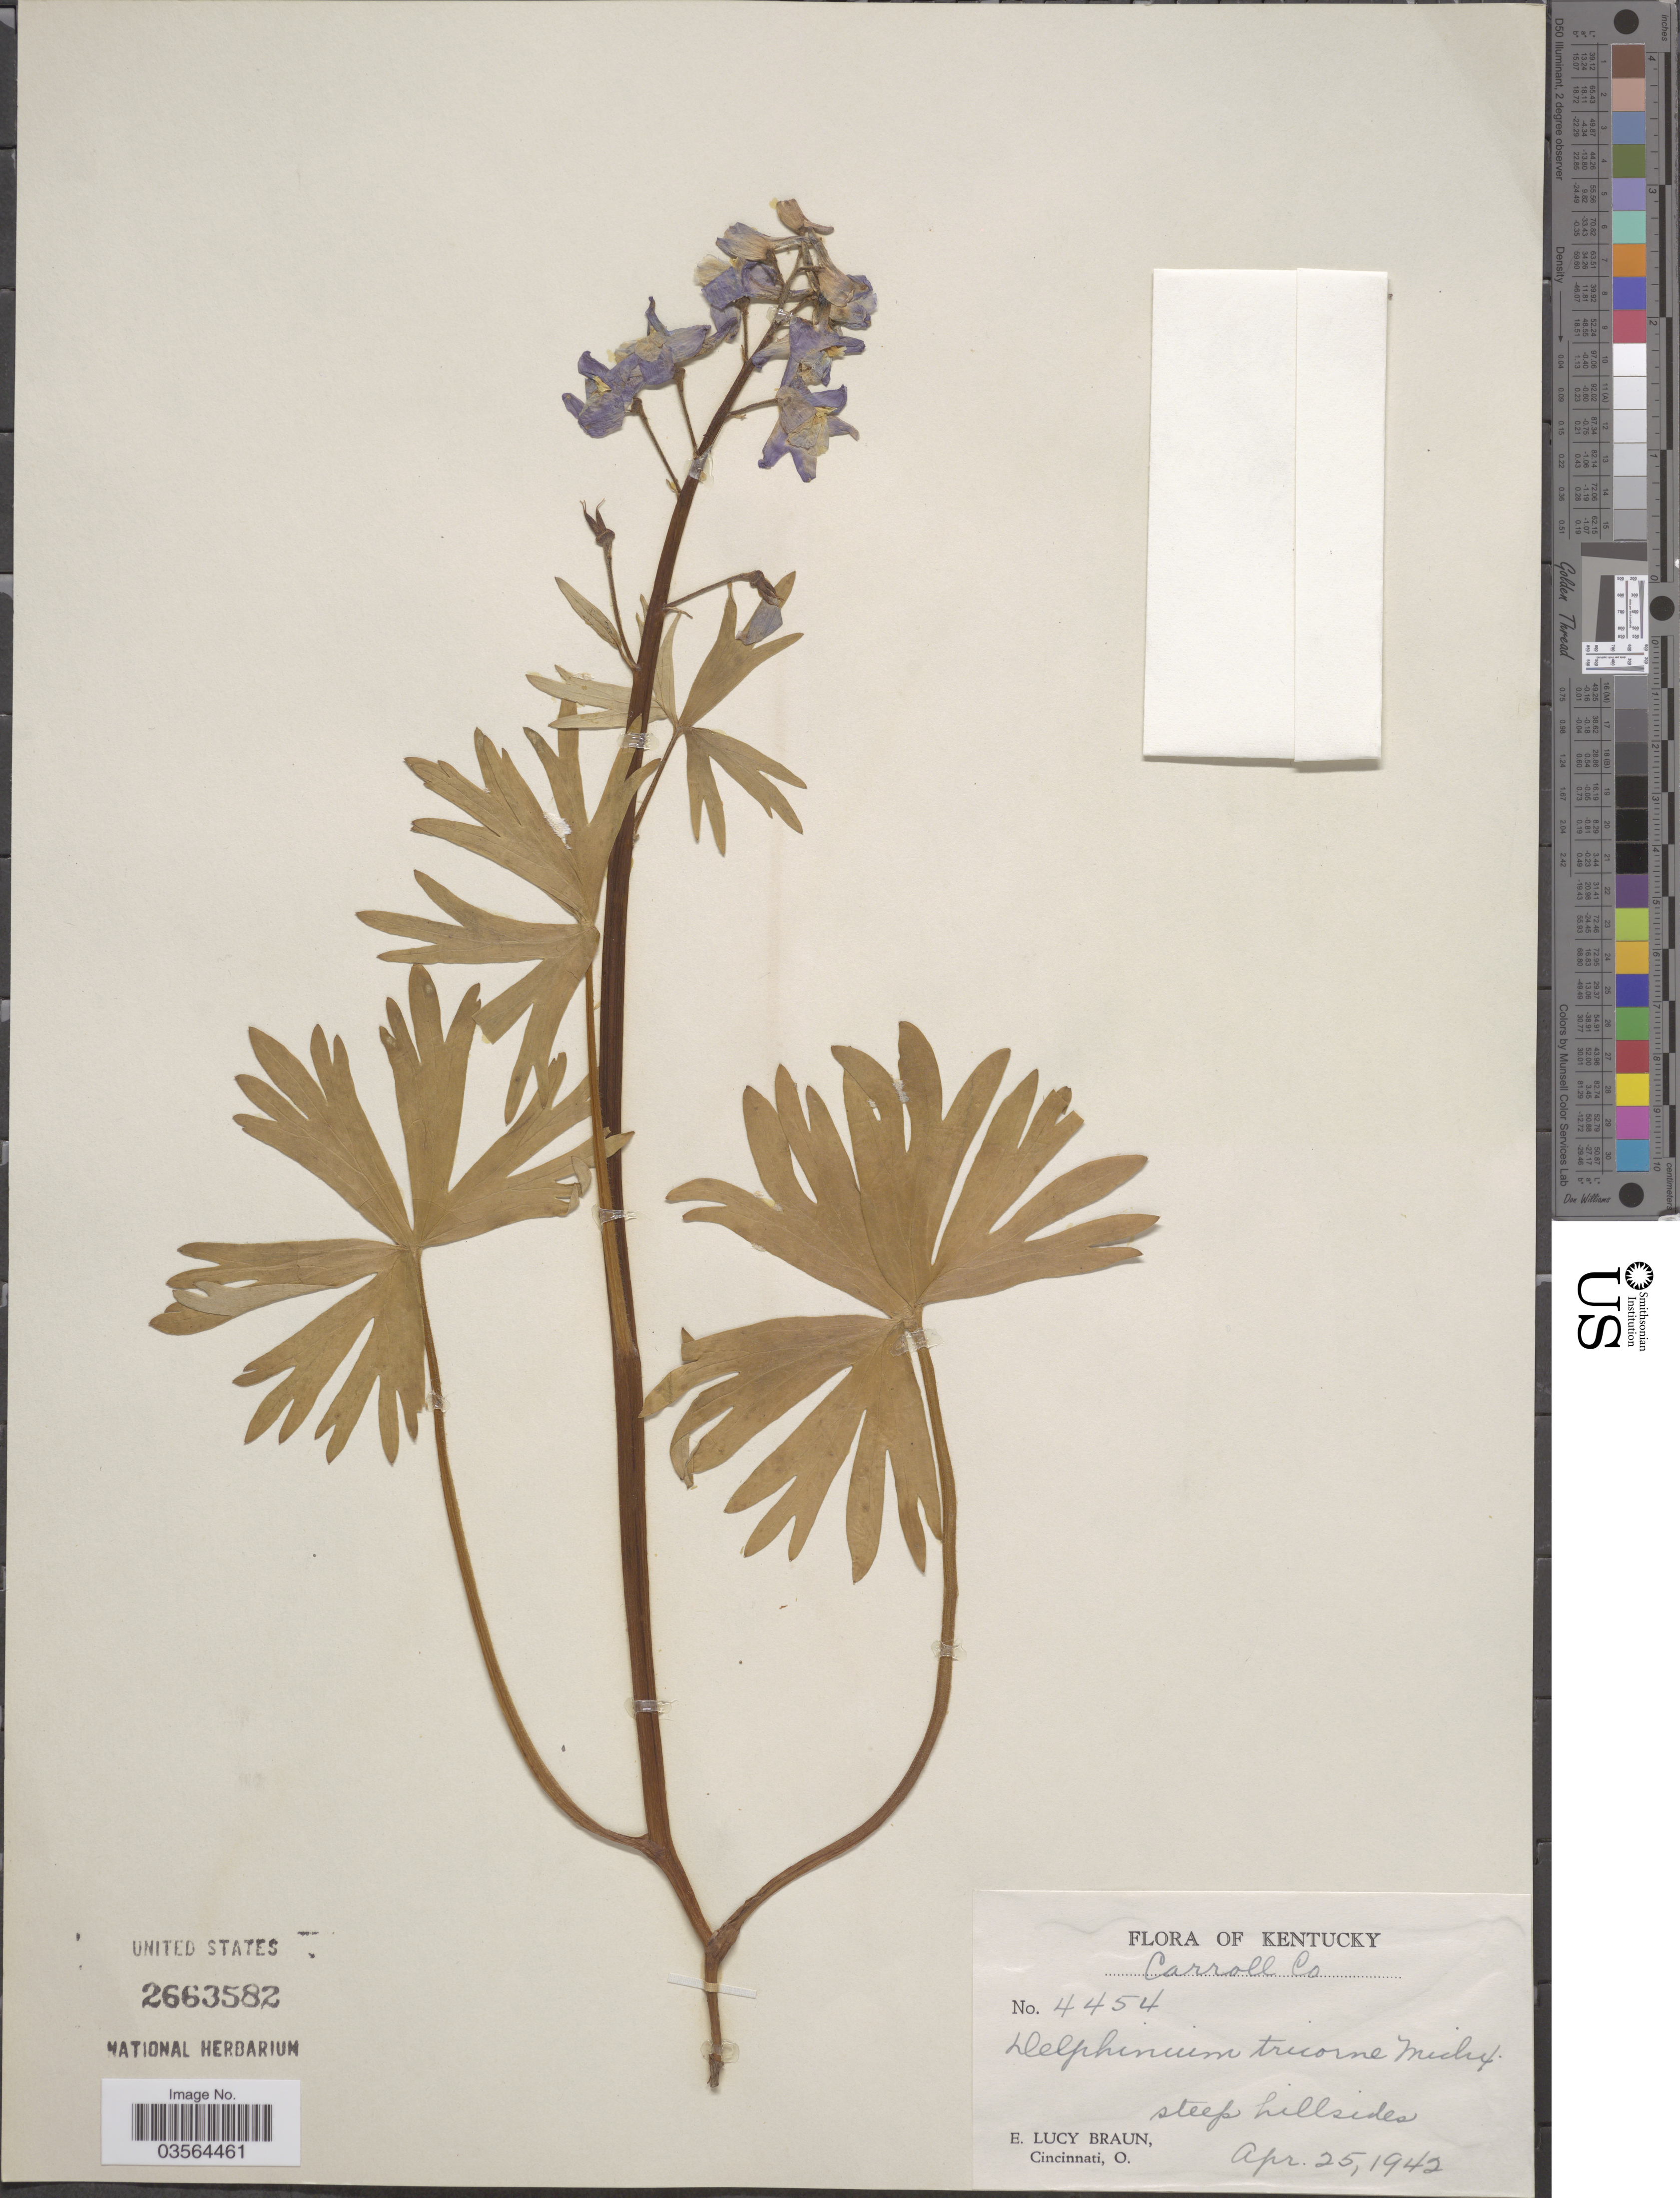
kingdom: Plantae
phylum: Tracheophyta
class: Magnoliopsida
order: Ranunculales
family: Ranunculaceae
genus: Delphinium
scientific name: Delphinium tricorne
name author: Michx.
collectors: E. L. Braun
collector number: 4454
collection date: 1942-04-25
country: United States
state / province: Kentucky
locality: Carroll Co.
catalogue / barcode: US 2663582